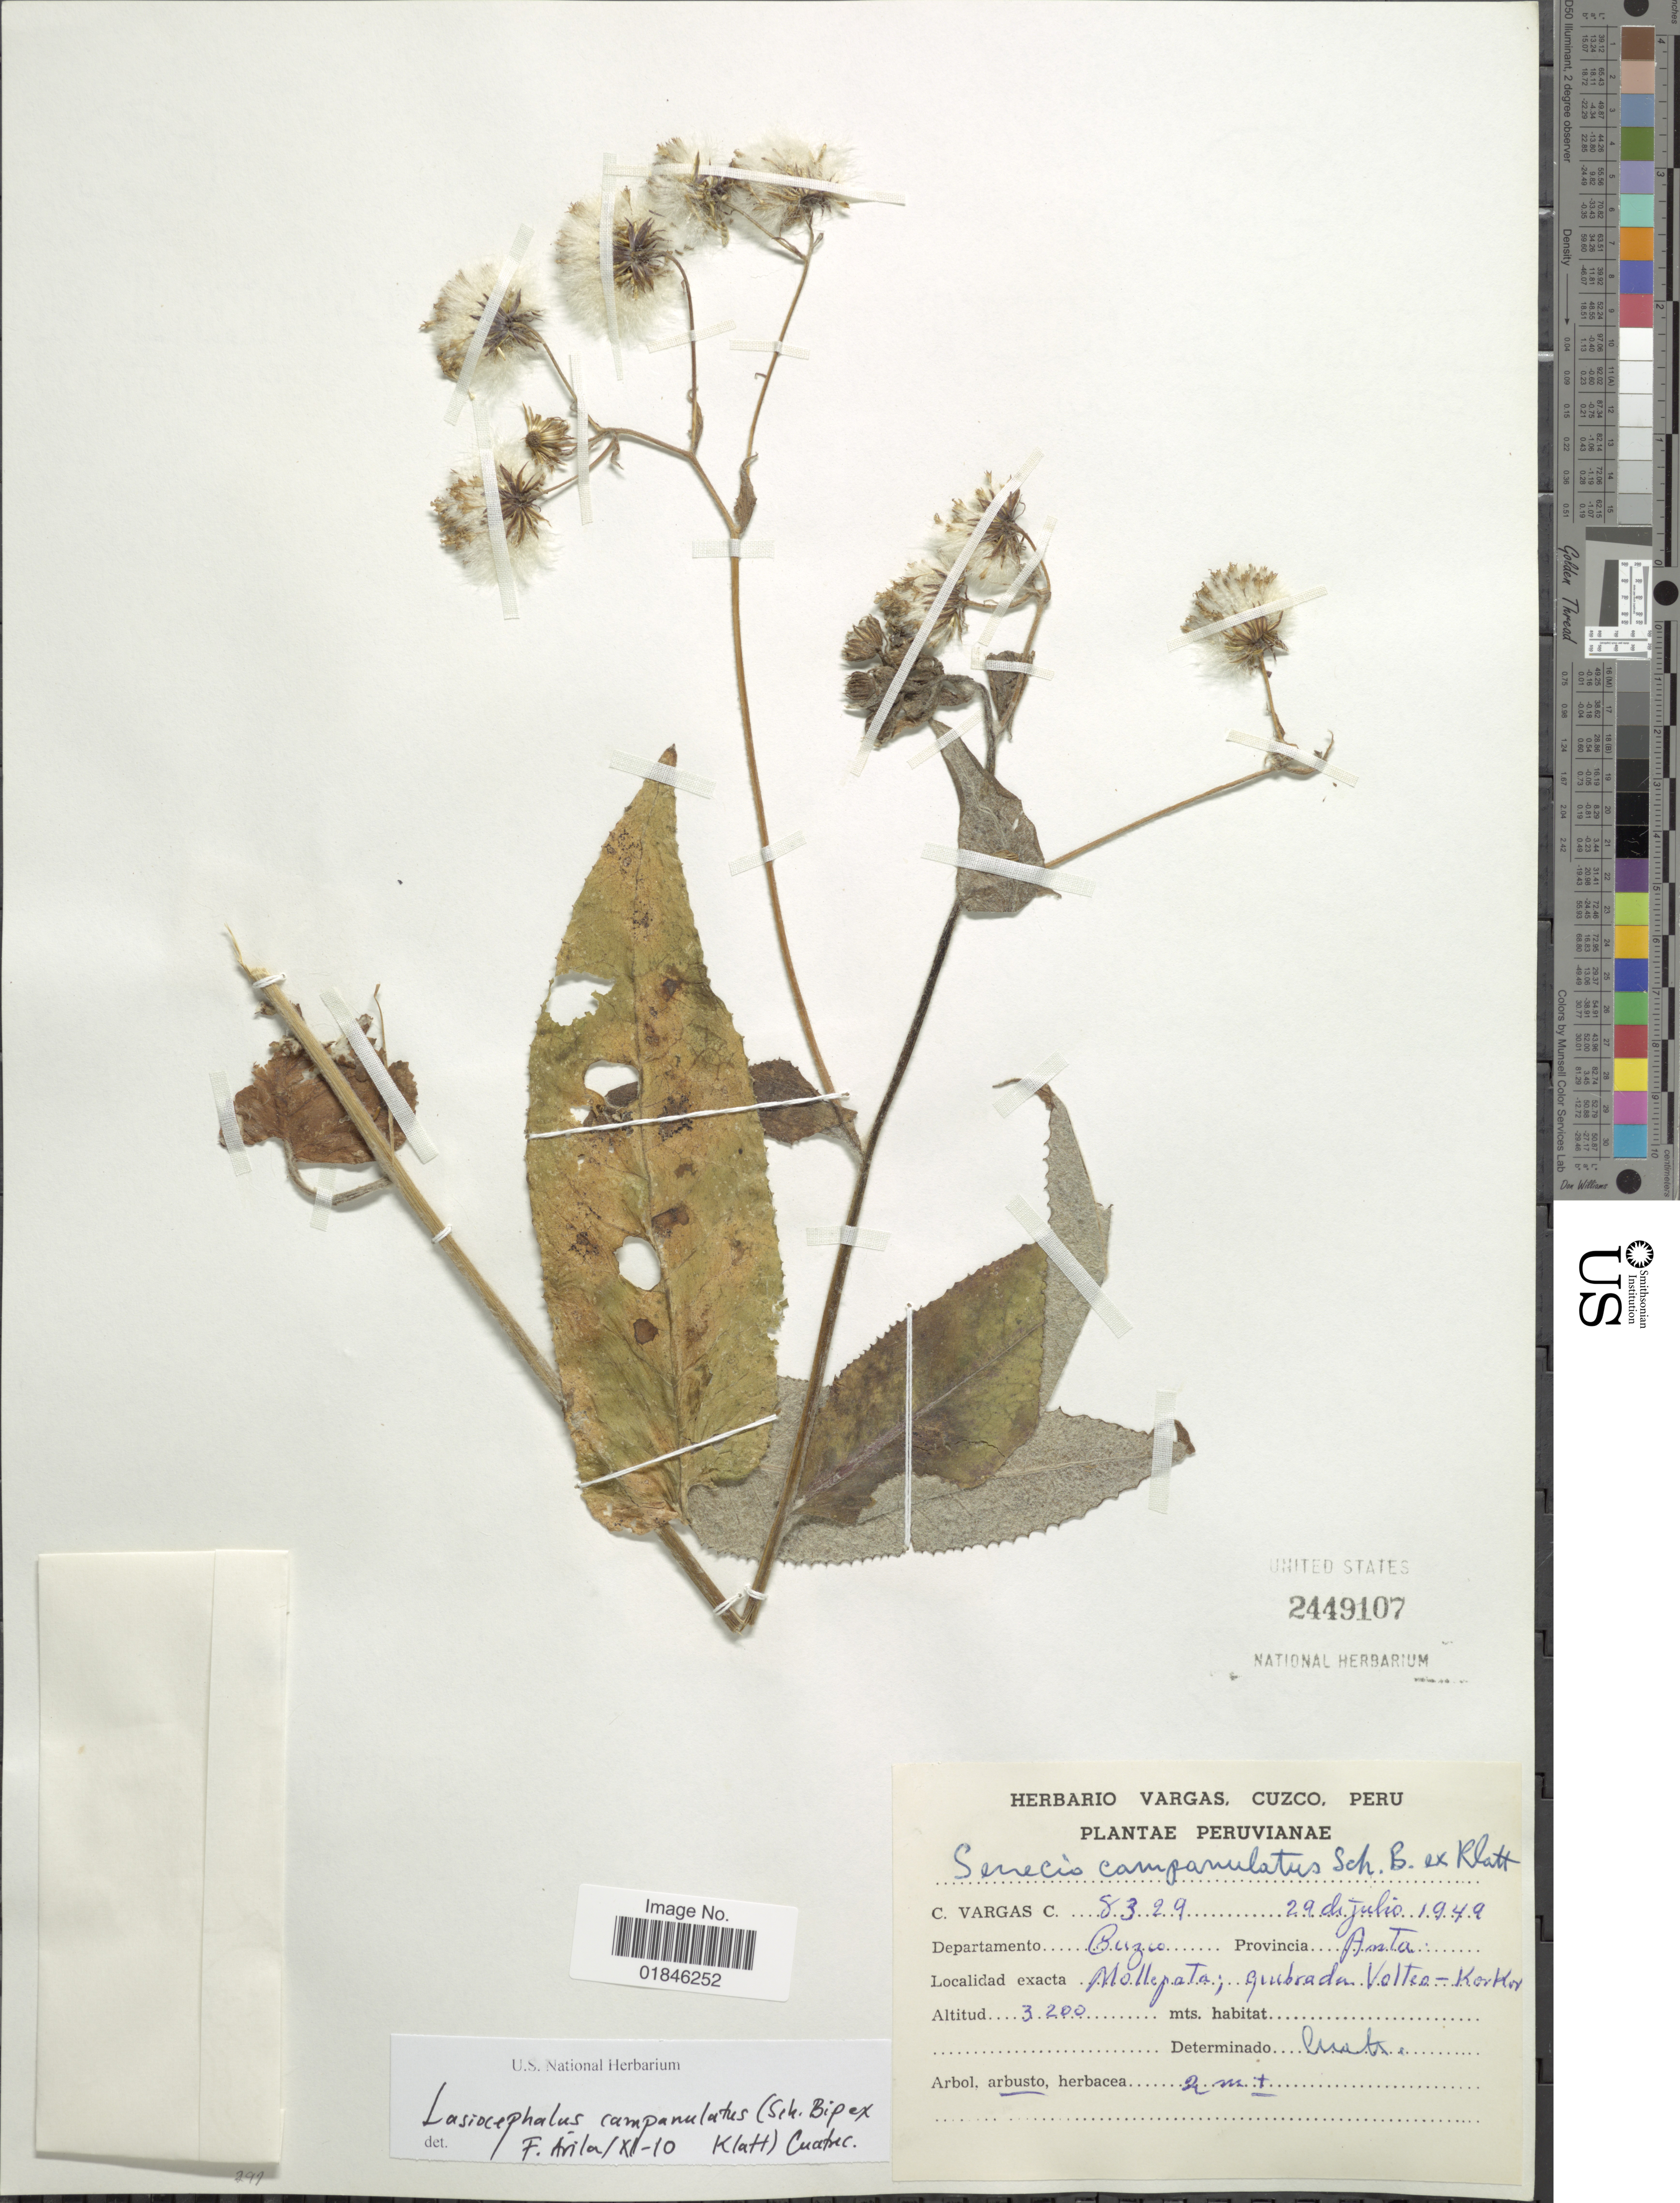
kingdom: Plantae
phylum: Tracheophyta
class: Magnoliopsida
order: Asterales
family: Asteraceae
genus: Senecio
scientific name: Senecio betonicifolius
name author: DC.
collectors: C. Vargas Calderón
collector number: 8329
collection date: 1949-07-29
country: Peru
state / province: Cusco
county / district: Anta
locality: Mollepata; quebrada Volteo-Kor Kor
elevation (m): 3200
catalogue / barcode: US 2449107